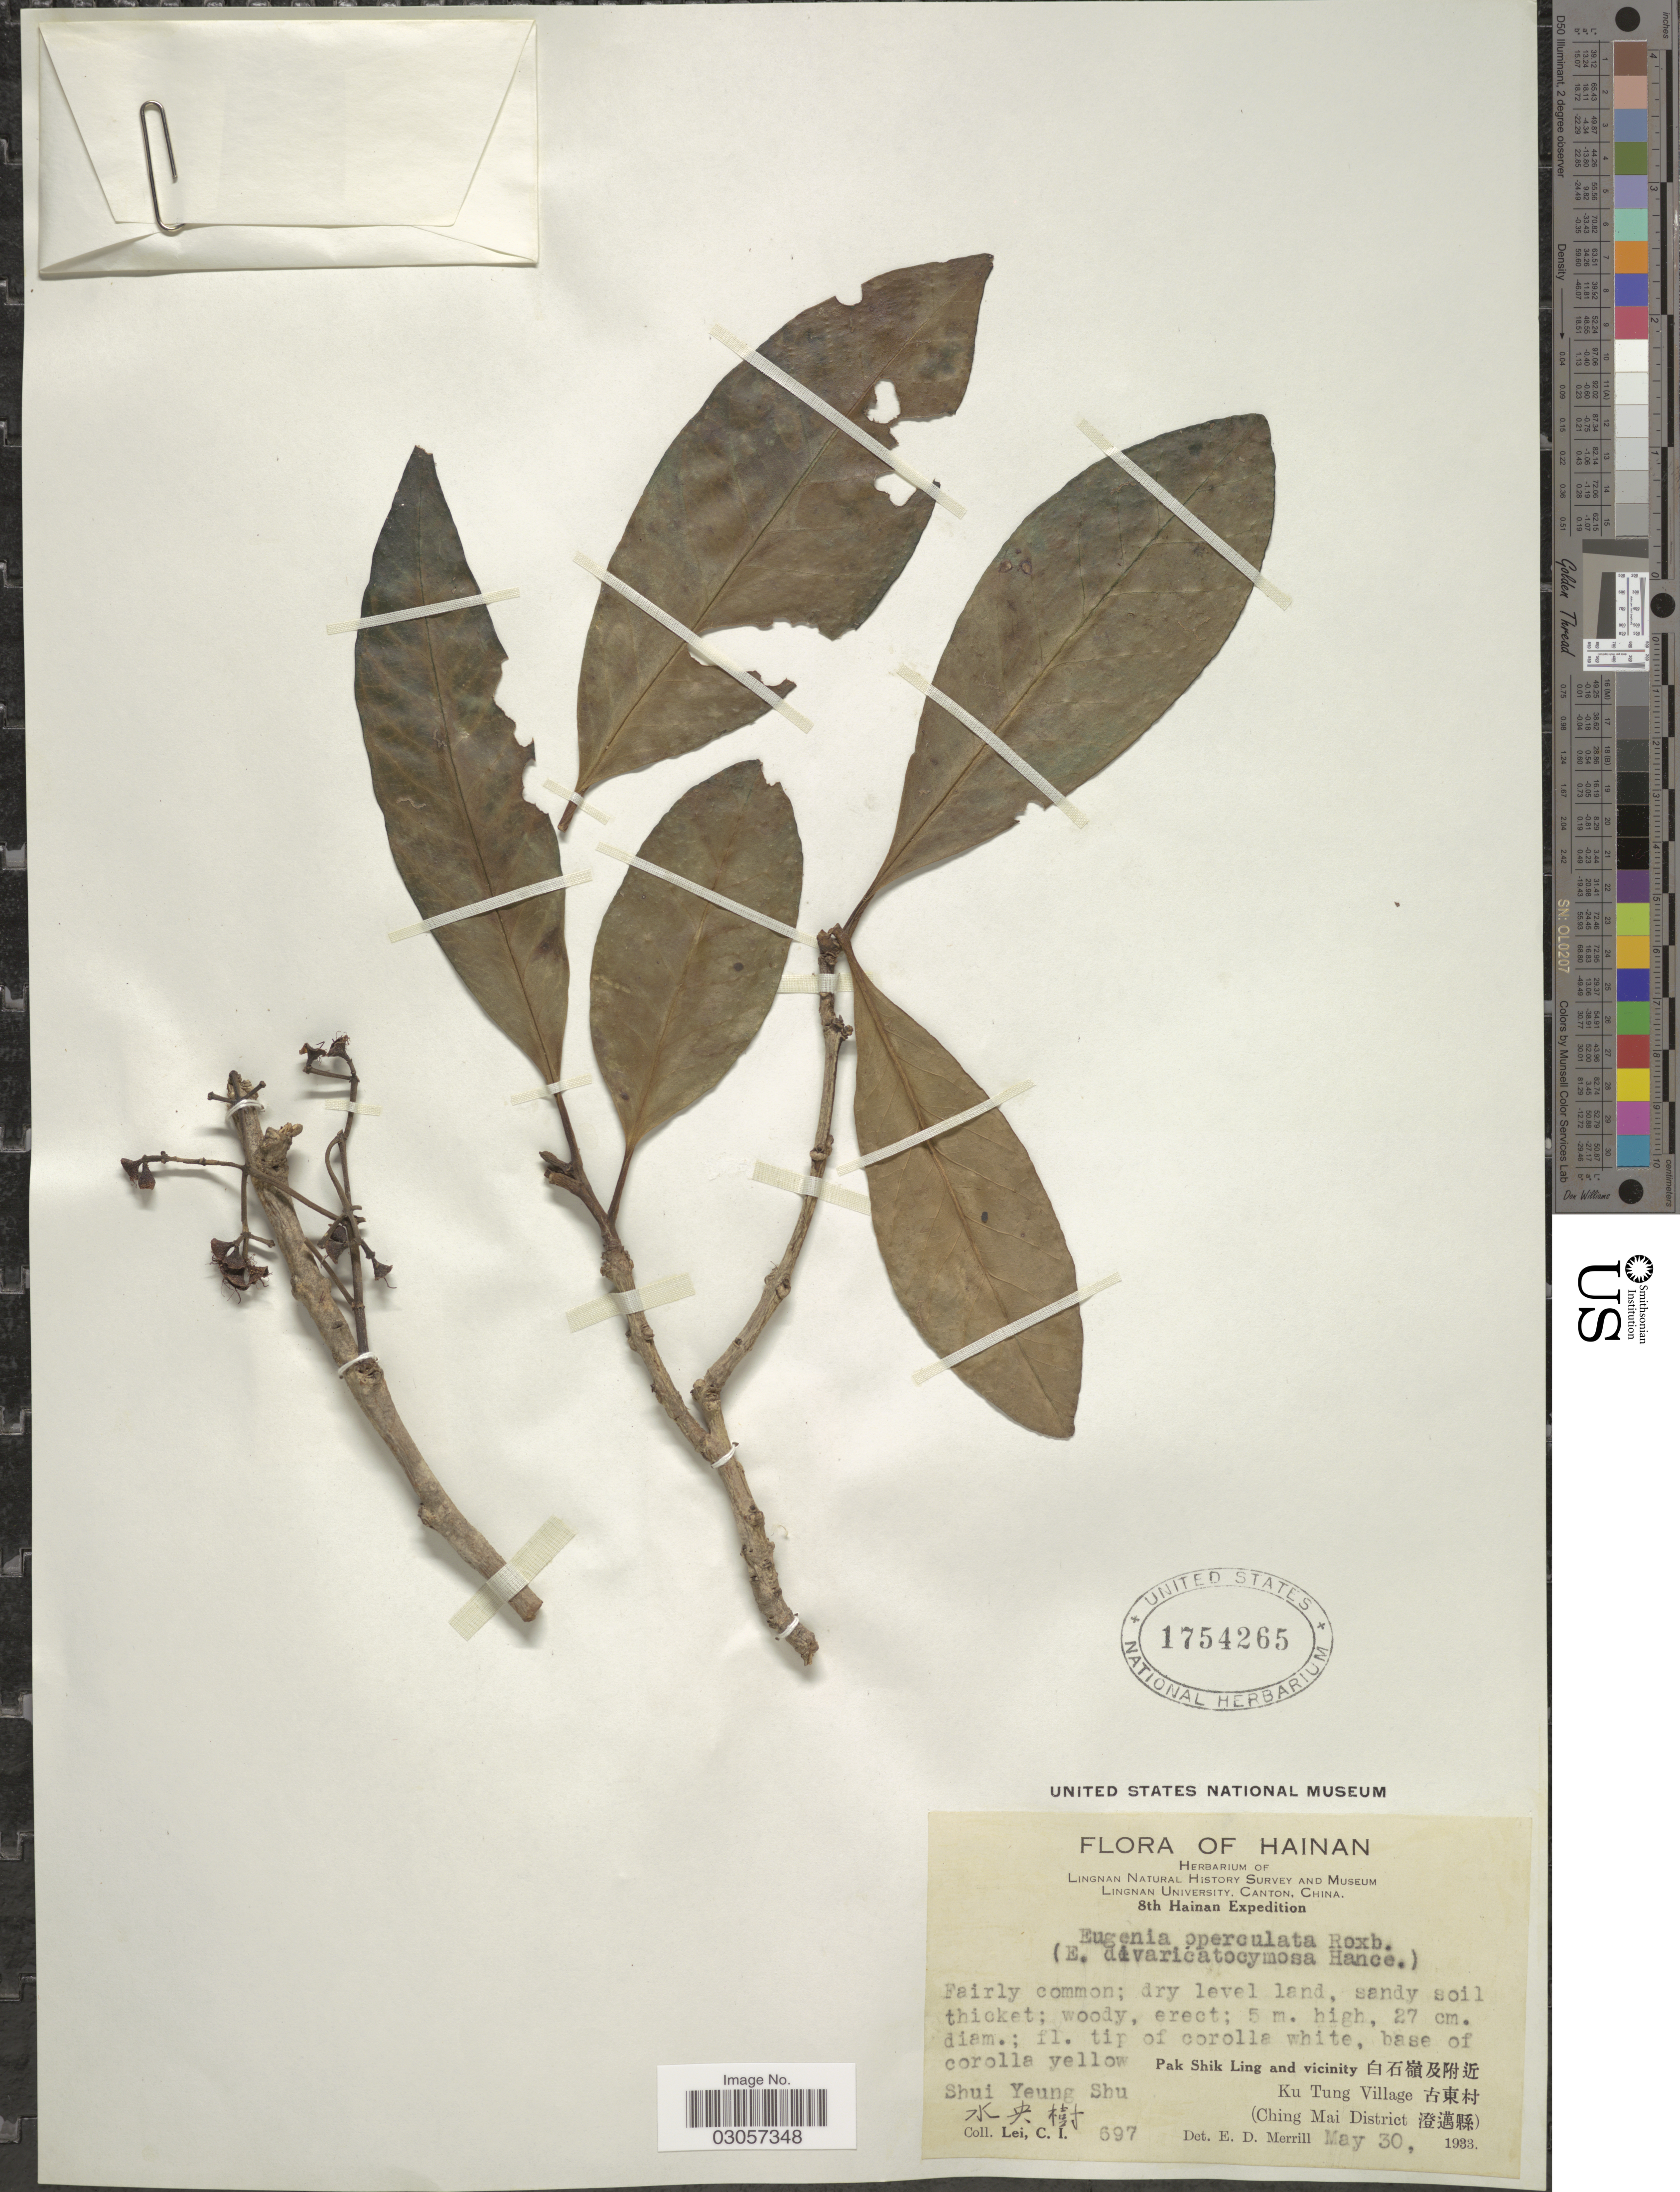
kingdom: Plantae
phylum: Tracheophyta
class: Magnoliopsida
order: Myrtales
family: Myrtaceae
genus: Syzygium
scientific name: Syzygium nervosum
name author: DC.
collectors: C. I. Lei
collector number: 697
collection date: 1933-05-30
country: China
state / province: Hainan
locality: Pak Shik Ling and vicinity, Ku Tung Village, (Ching Mai District), Shui Yeung Shu.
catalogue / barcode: US 1754265